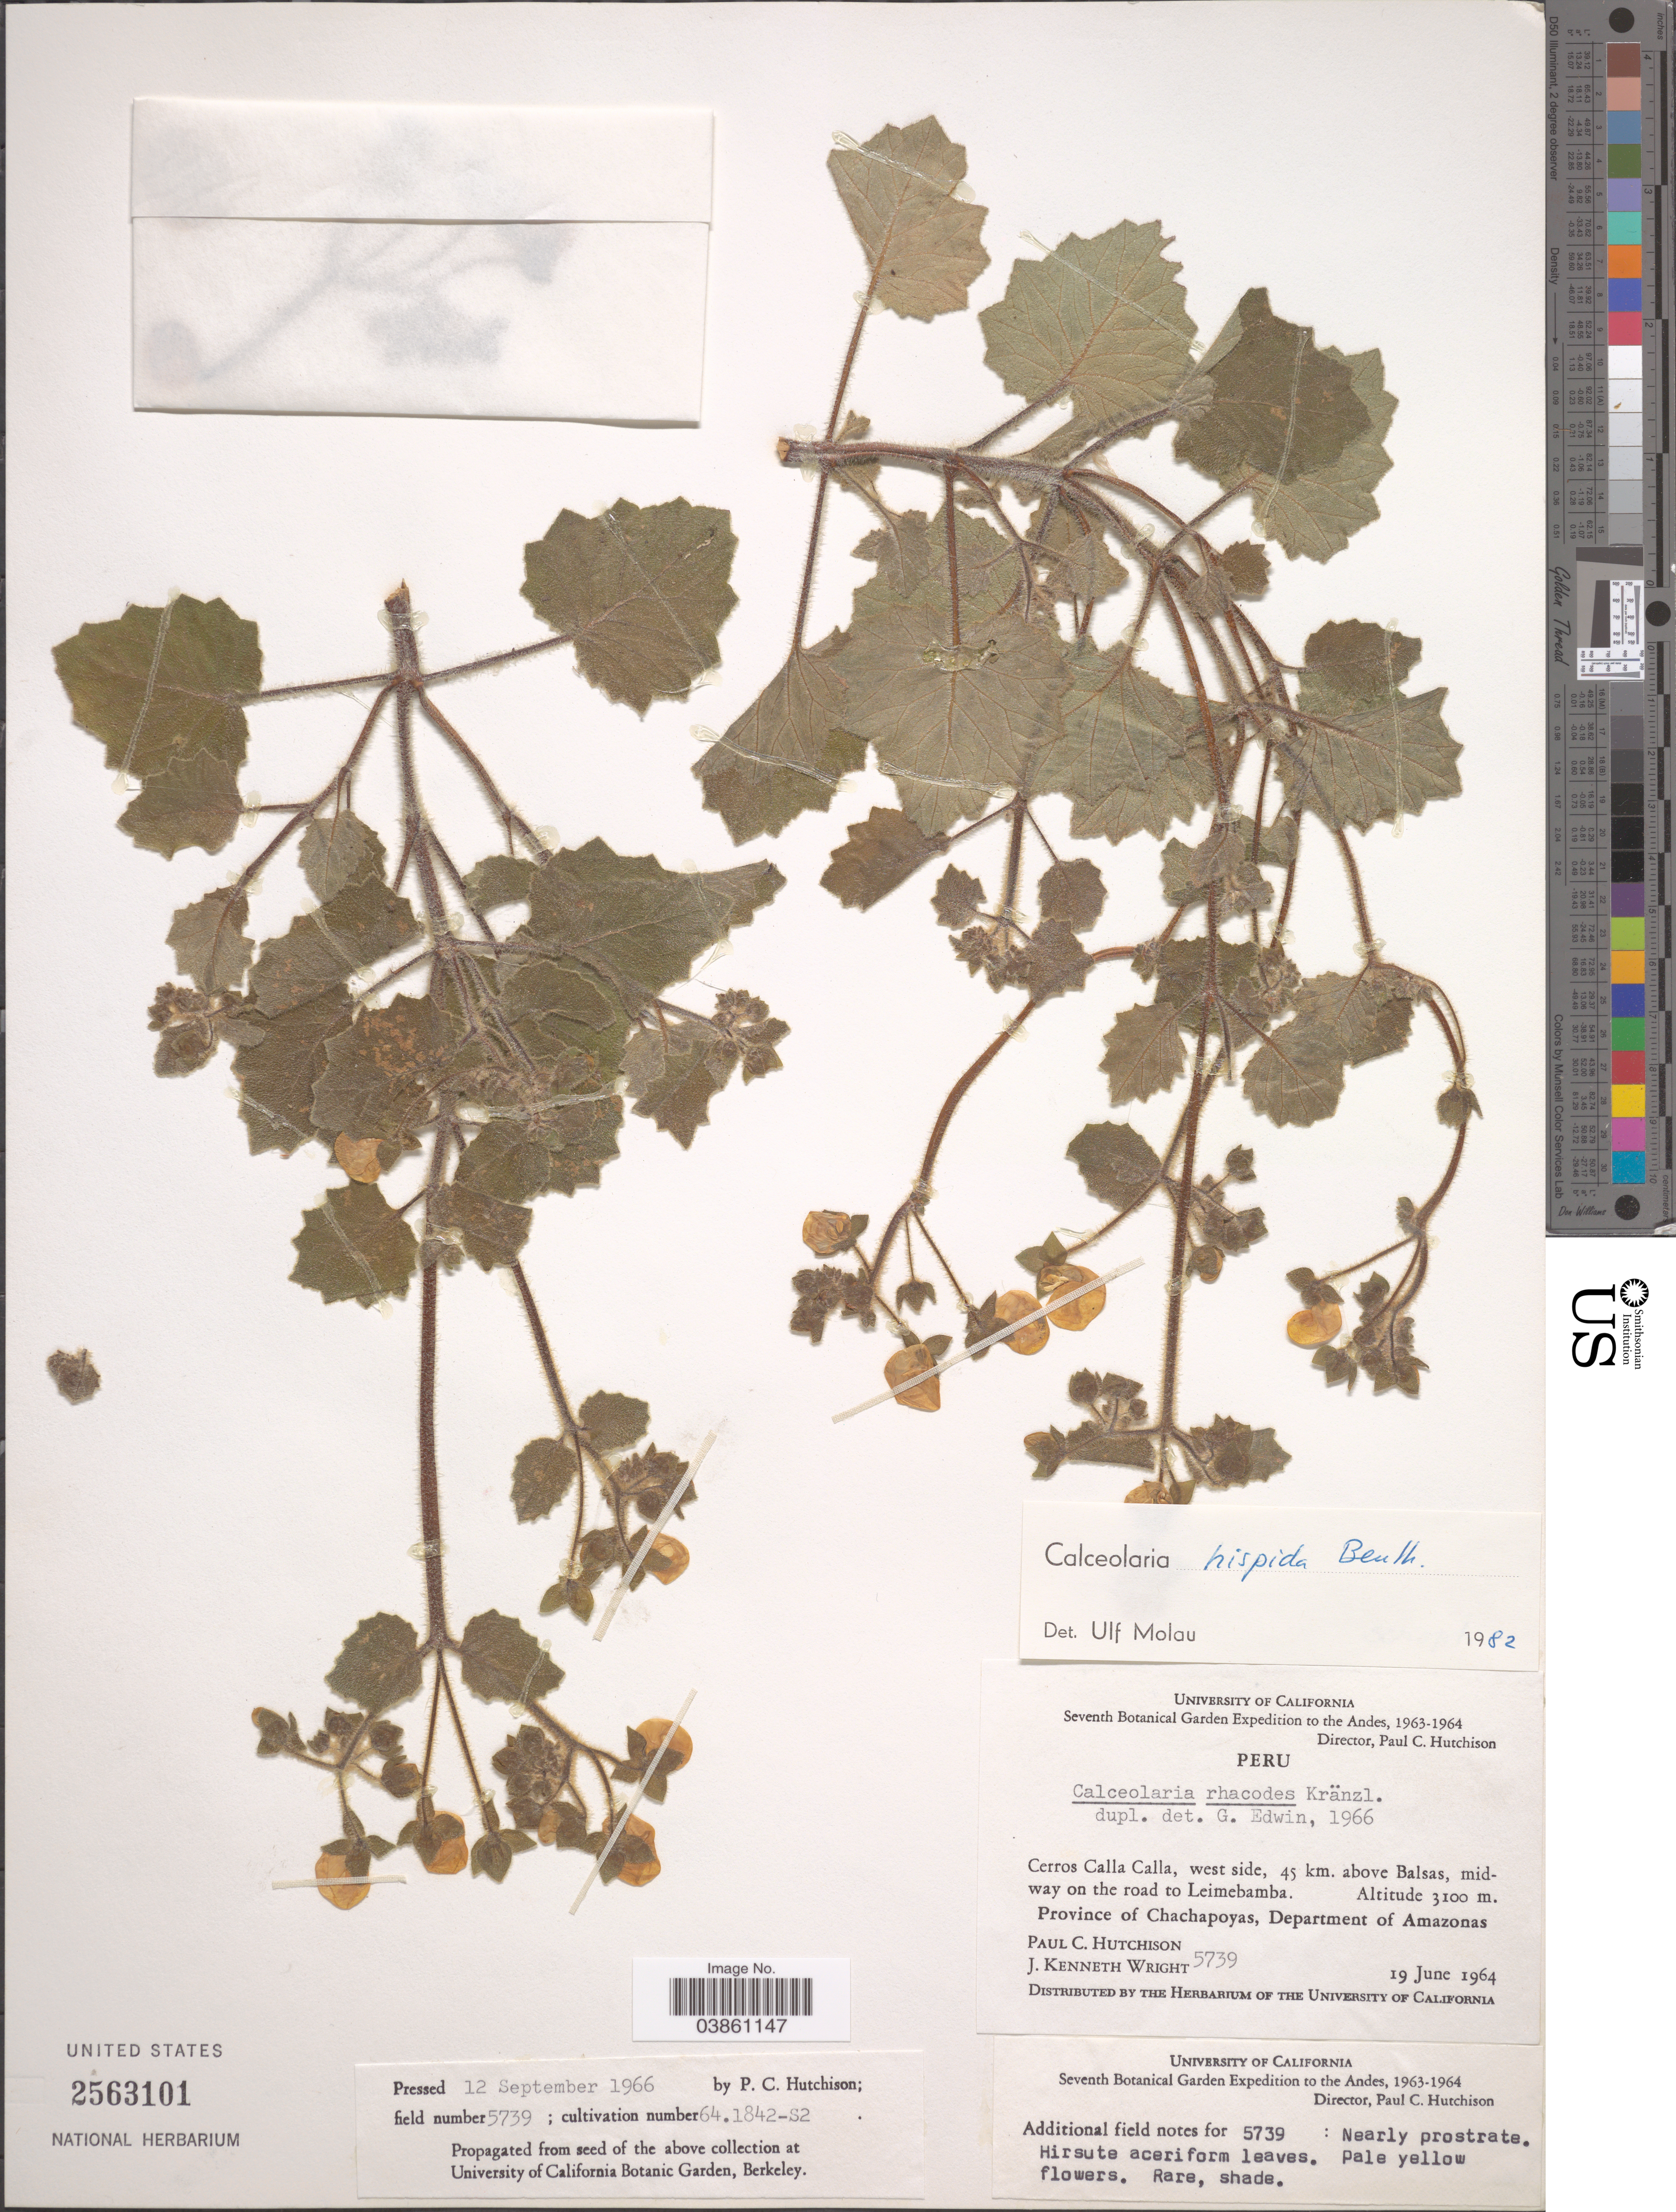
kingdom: Plantae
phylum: Tracheophyta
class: Magnoliopsida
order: Lamiales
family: Calceolariaceae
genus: Calceolaria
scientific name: Calceolaria hispida subsp. hispida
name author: Benth.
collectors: P. C. Hutchison & J. K. Wright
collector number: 5739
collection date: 1964-06-19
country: Peru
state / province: Amazonas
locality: The Andes. Cerros Calla Calla, west side, 45 km. above Balsas, midway on the road to Leimebamba.Province of Chachapoyas, Department of Amazonas.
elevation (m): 3100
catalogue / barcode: US 2563101